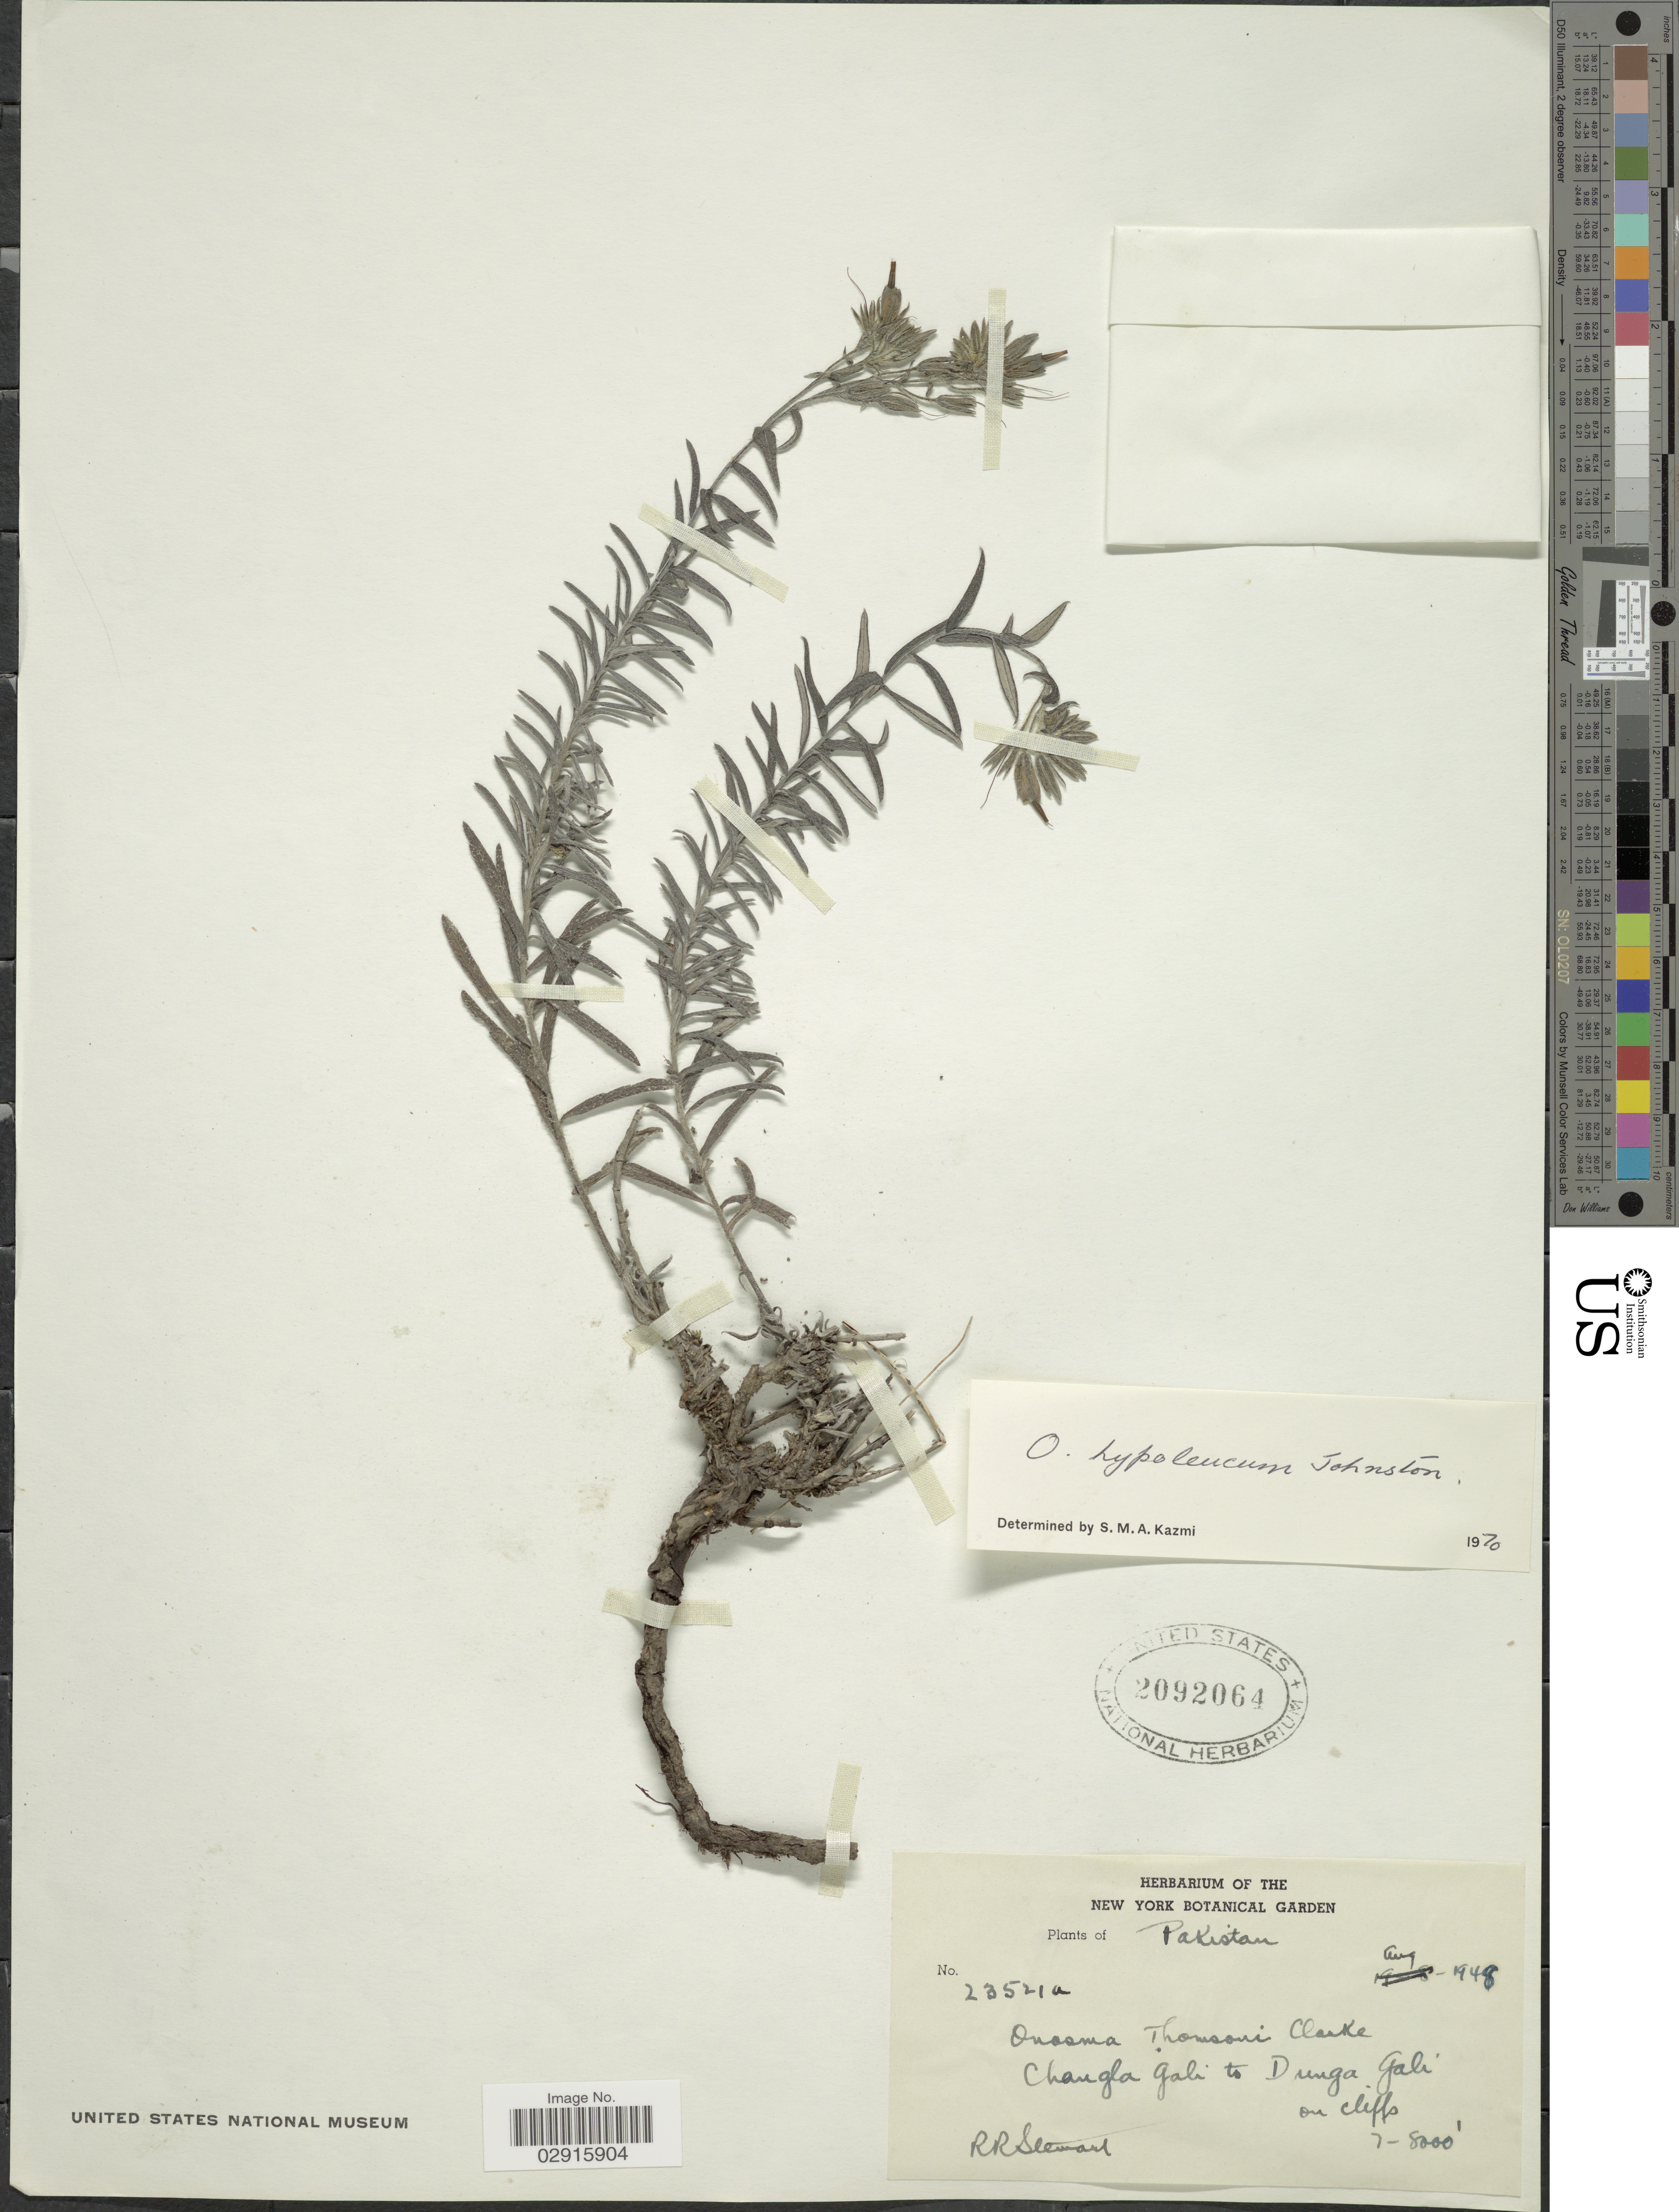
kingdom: Plantae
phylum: Tracheophyta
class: Magnoliopsida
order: Boraginales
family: Boraginaceae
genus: Onosma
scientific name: Onosma hypoleucum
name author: I.M. Johnst.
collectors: R. Stewart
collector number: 23521a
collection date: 1948-08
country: Pakistan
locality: Changla Gali to Dunga Gali on cliffs.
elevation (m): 2134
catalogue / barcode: US 2092064